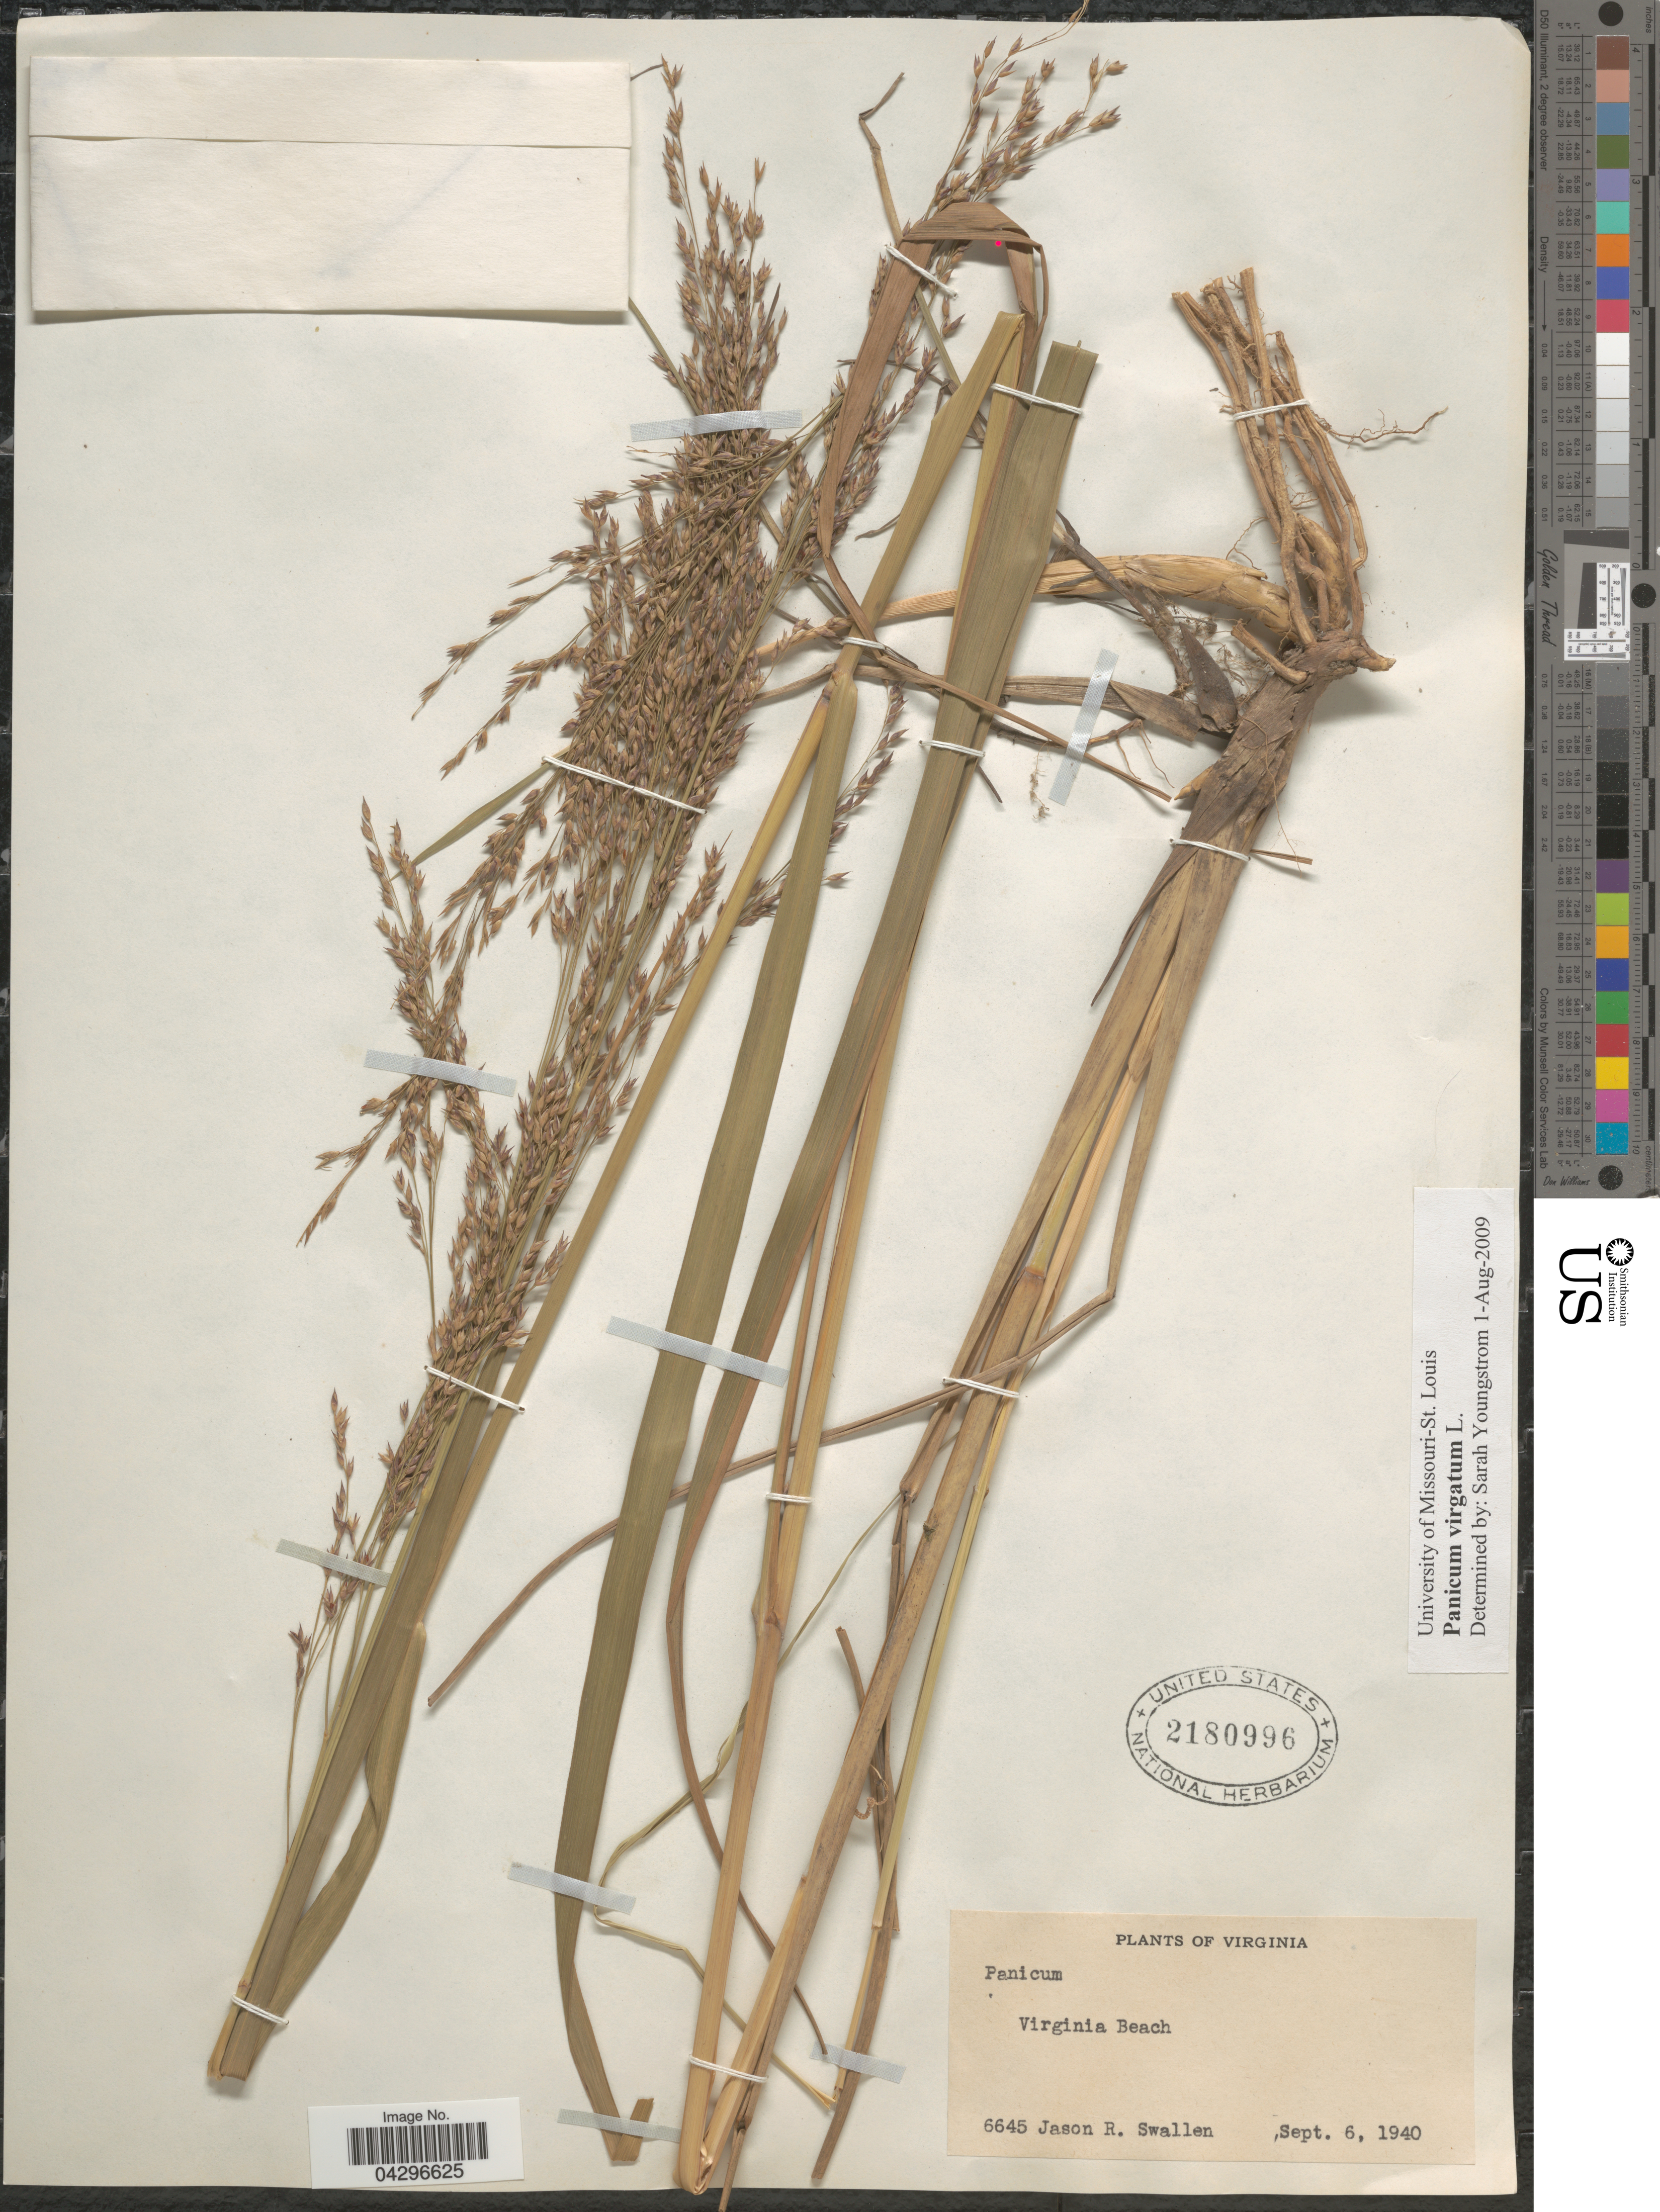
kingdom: Plantae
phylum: Tracheophyta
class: Liliopsida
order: Poales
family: Poaceae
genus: Panicum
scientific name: Panicum virgatum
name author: L.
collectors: J. R. Swallen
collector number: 6645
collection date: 1940-09-06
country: United States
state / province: Virginia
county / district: City of Virginia Beach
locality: Virginia Beach.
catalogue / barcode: US 2180996